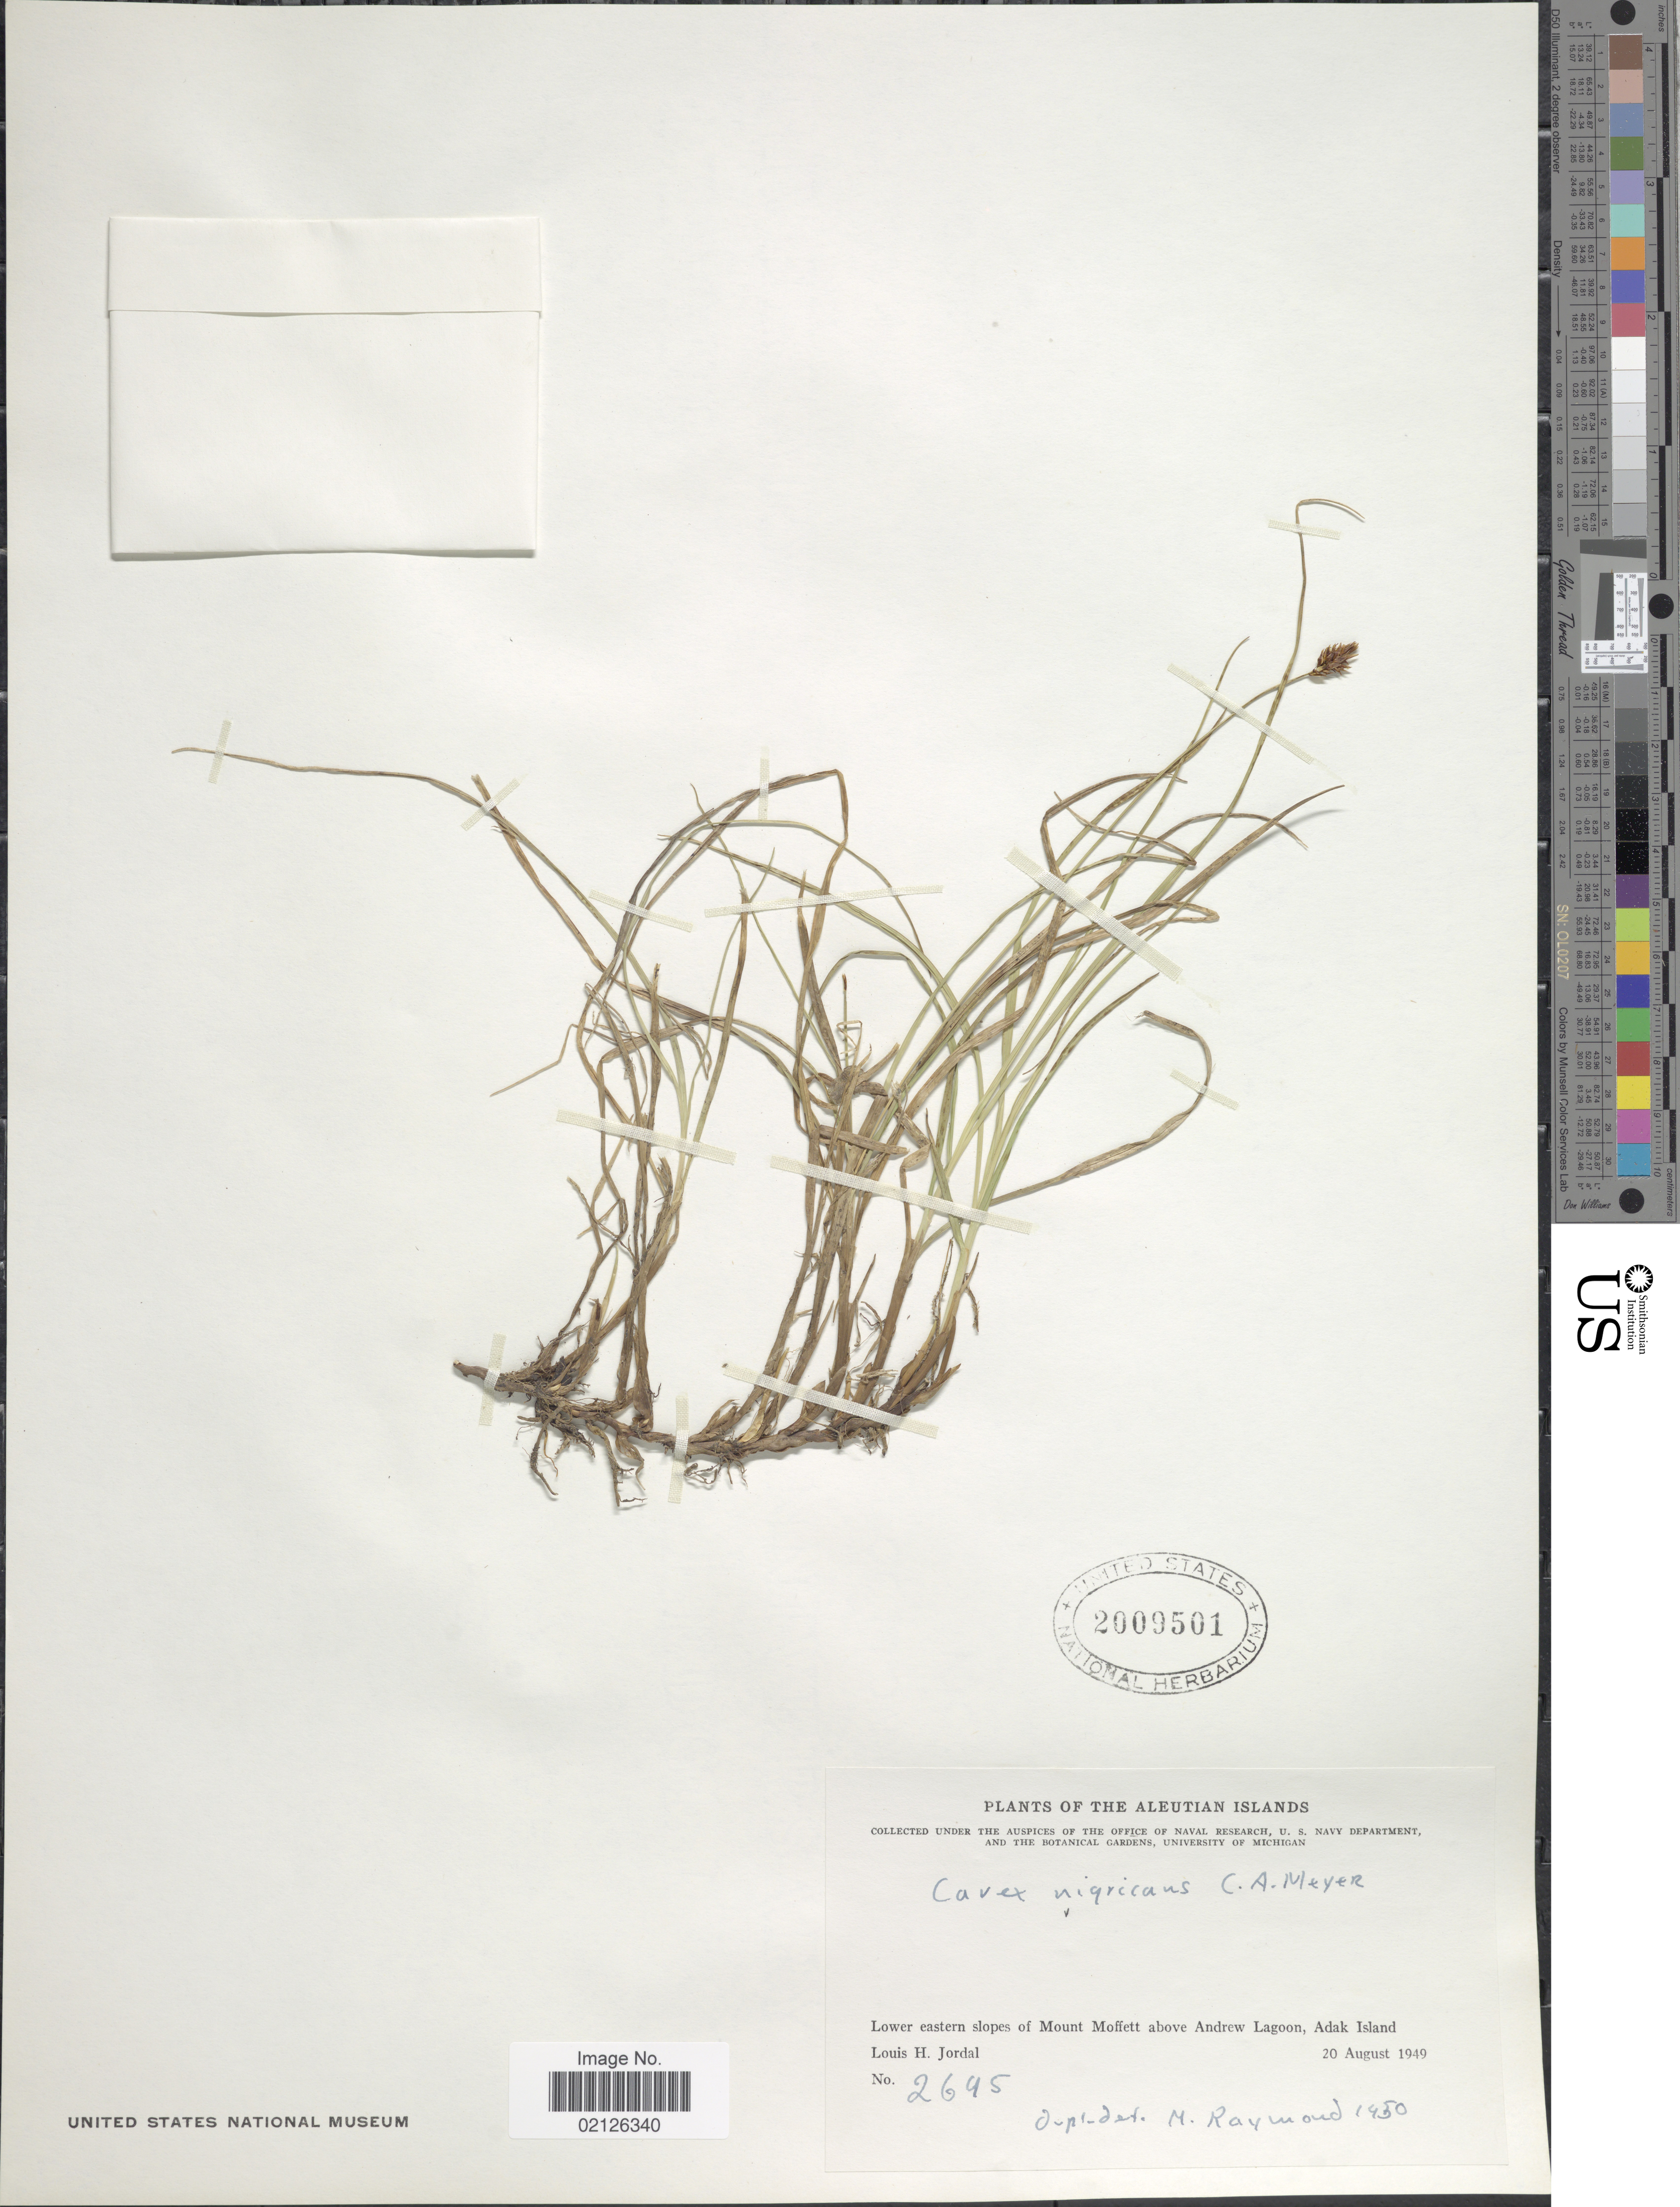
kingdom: Plantae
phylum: Tracheophyta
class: Liliopsida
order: Poales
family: Cyperaceae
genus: Carex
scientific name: Carex nigricans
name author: C.A. Mey.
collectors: L. Jordal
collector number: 2645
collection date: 1949-08-20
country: United States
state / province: Alaska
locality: The Aleutian Islands, Lower eastern slopes of Mount Moffett above Andrew Lagoon, Adak Island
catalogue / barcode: US 2009501